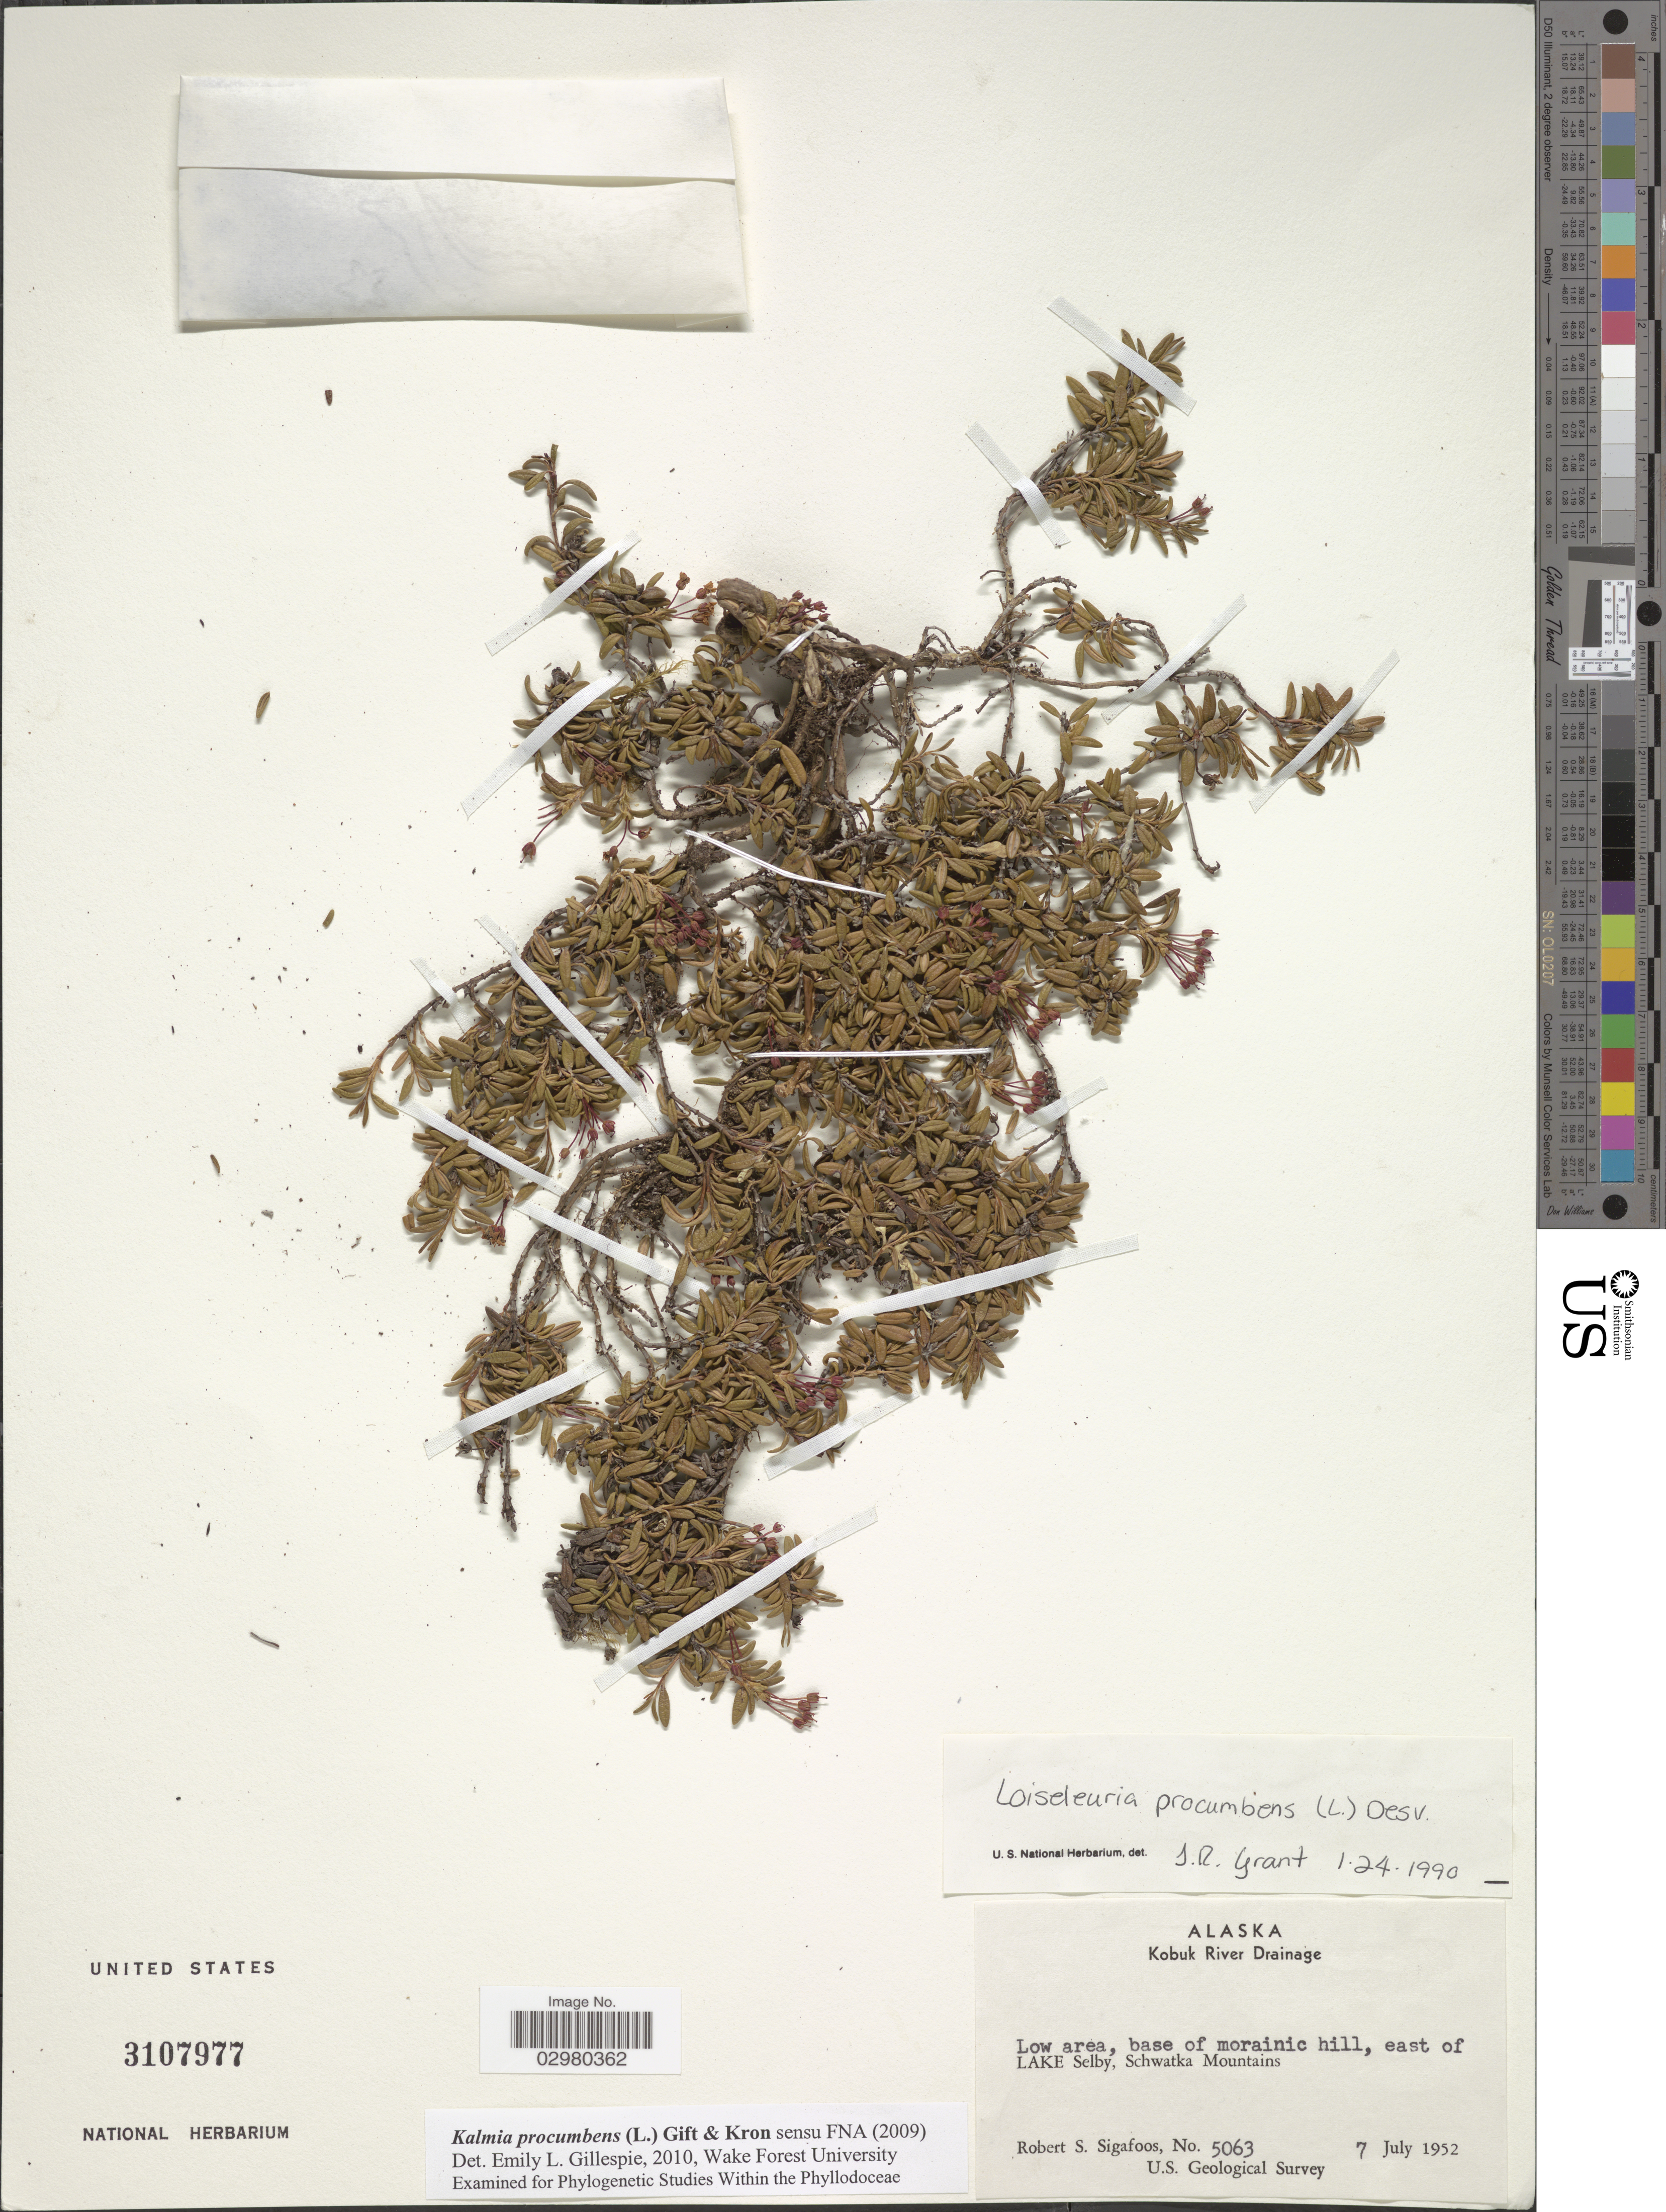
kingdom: Plantae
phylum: Tracheophyta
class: Magnoliopsida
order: Ericales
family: Ericaceae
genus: Loiseleuria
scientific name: Loiseleuria procumbens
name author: (L.) Desv.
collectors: R. Sigafoos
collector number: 5063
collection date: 1952-07-07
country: United States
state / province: Alaska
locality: Kobuk River Drainage. Low area, base of morainic hill, east of Lake Selby, Schwatka Mountains.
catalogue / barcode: US 3107977